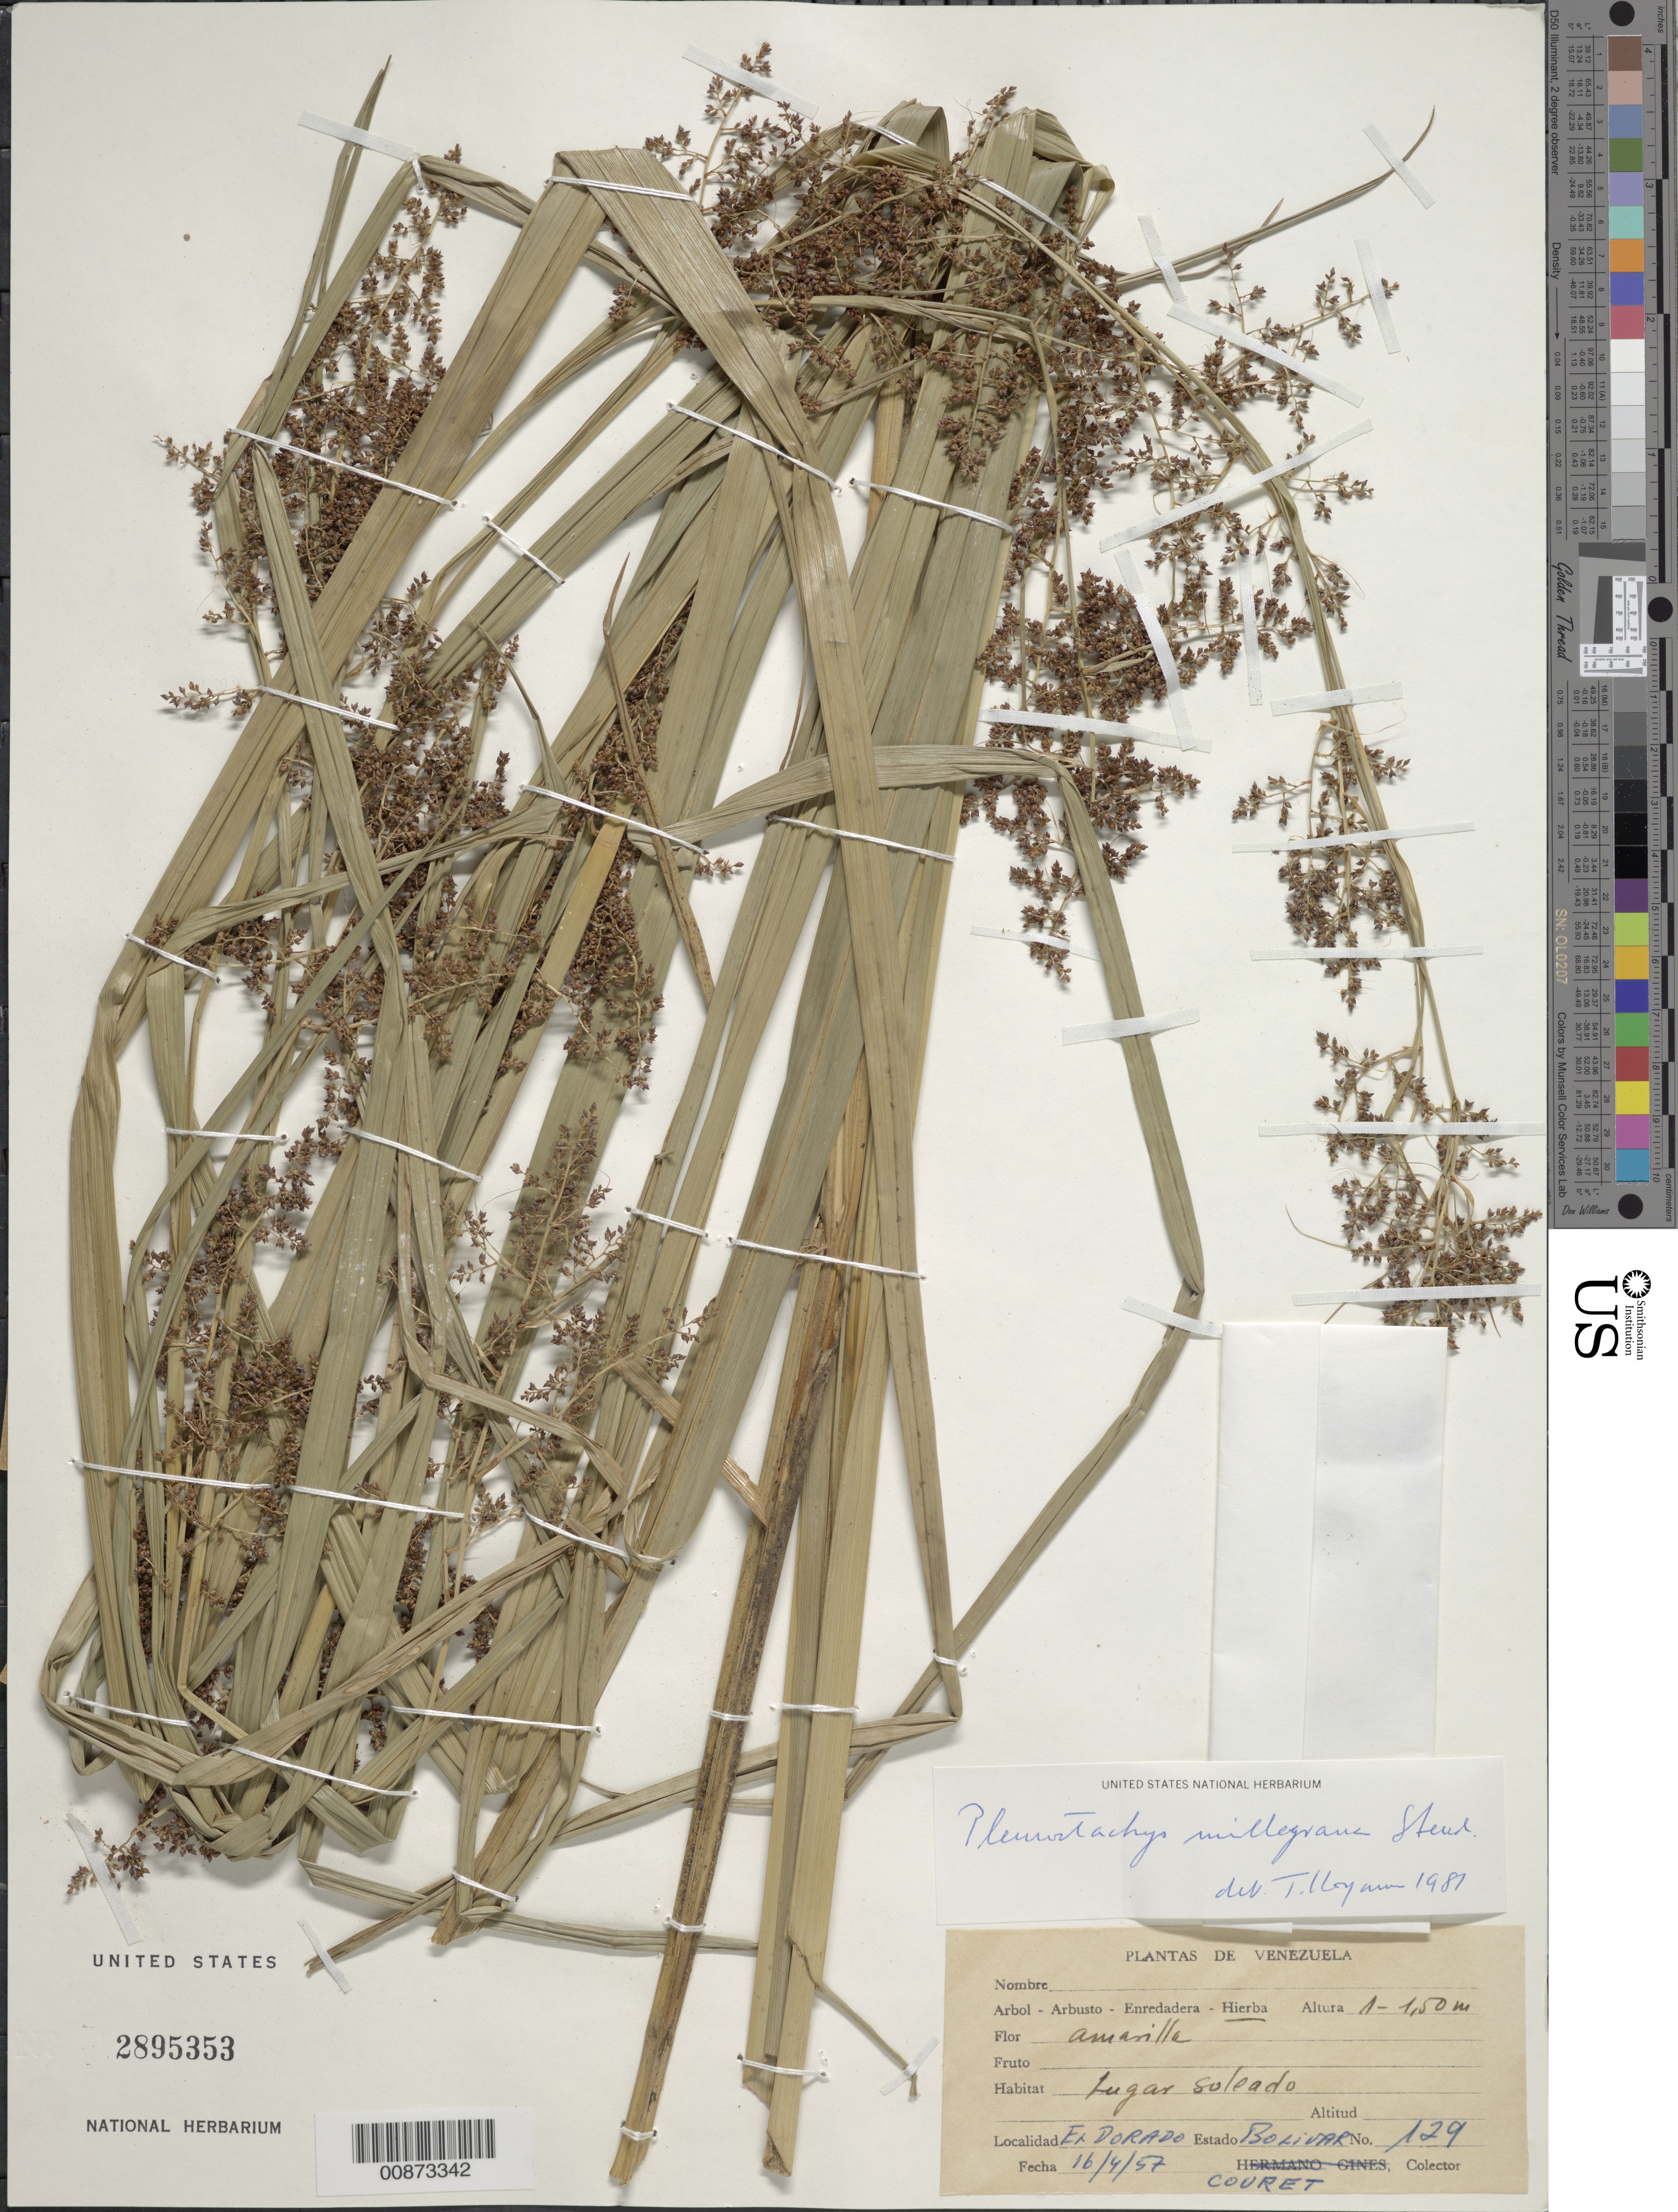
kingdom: Plantae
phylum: Tracheophyta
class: Liliopsida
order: Poales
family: Cyperaceae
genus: Rhynchospora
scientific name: Rhynchospora orbigniana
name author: (Brongn.) L.B. Sm.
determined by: Strong, M. T., (US), Smithsonian Institution - National Museum of Natural History (UNITED STATES)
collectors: -. Couret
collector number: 129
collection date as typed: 16-Apr-57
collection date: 1957-04-16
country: Venezuela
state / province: Bolívar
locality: El Dorado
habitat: Lugar soleado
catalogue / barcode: US 2895353